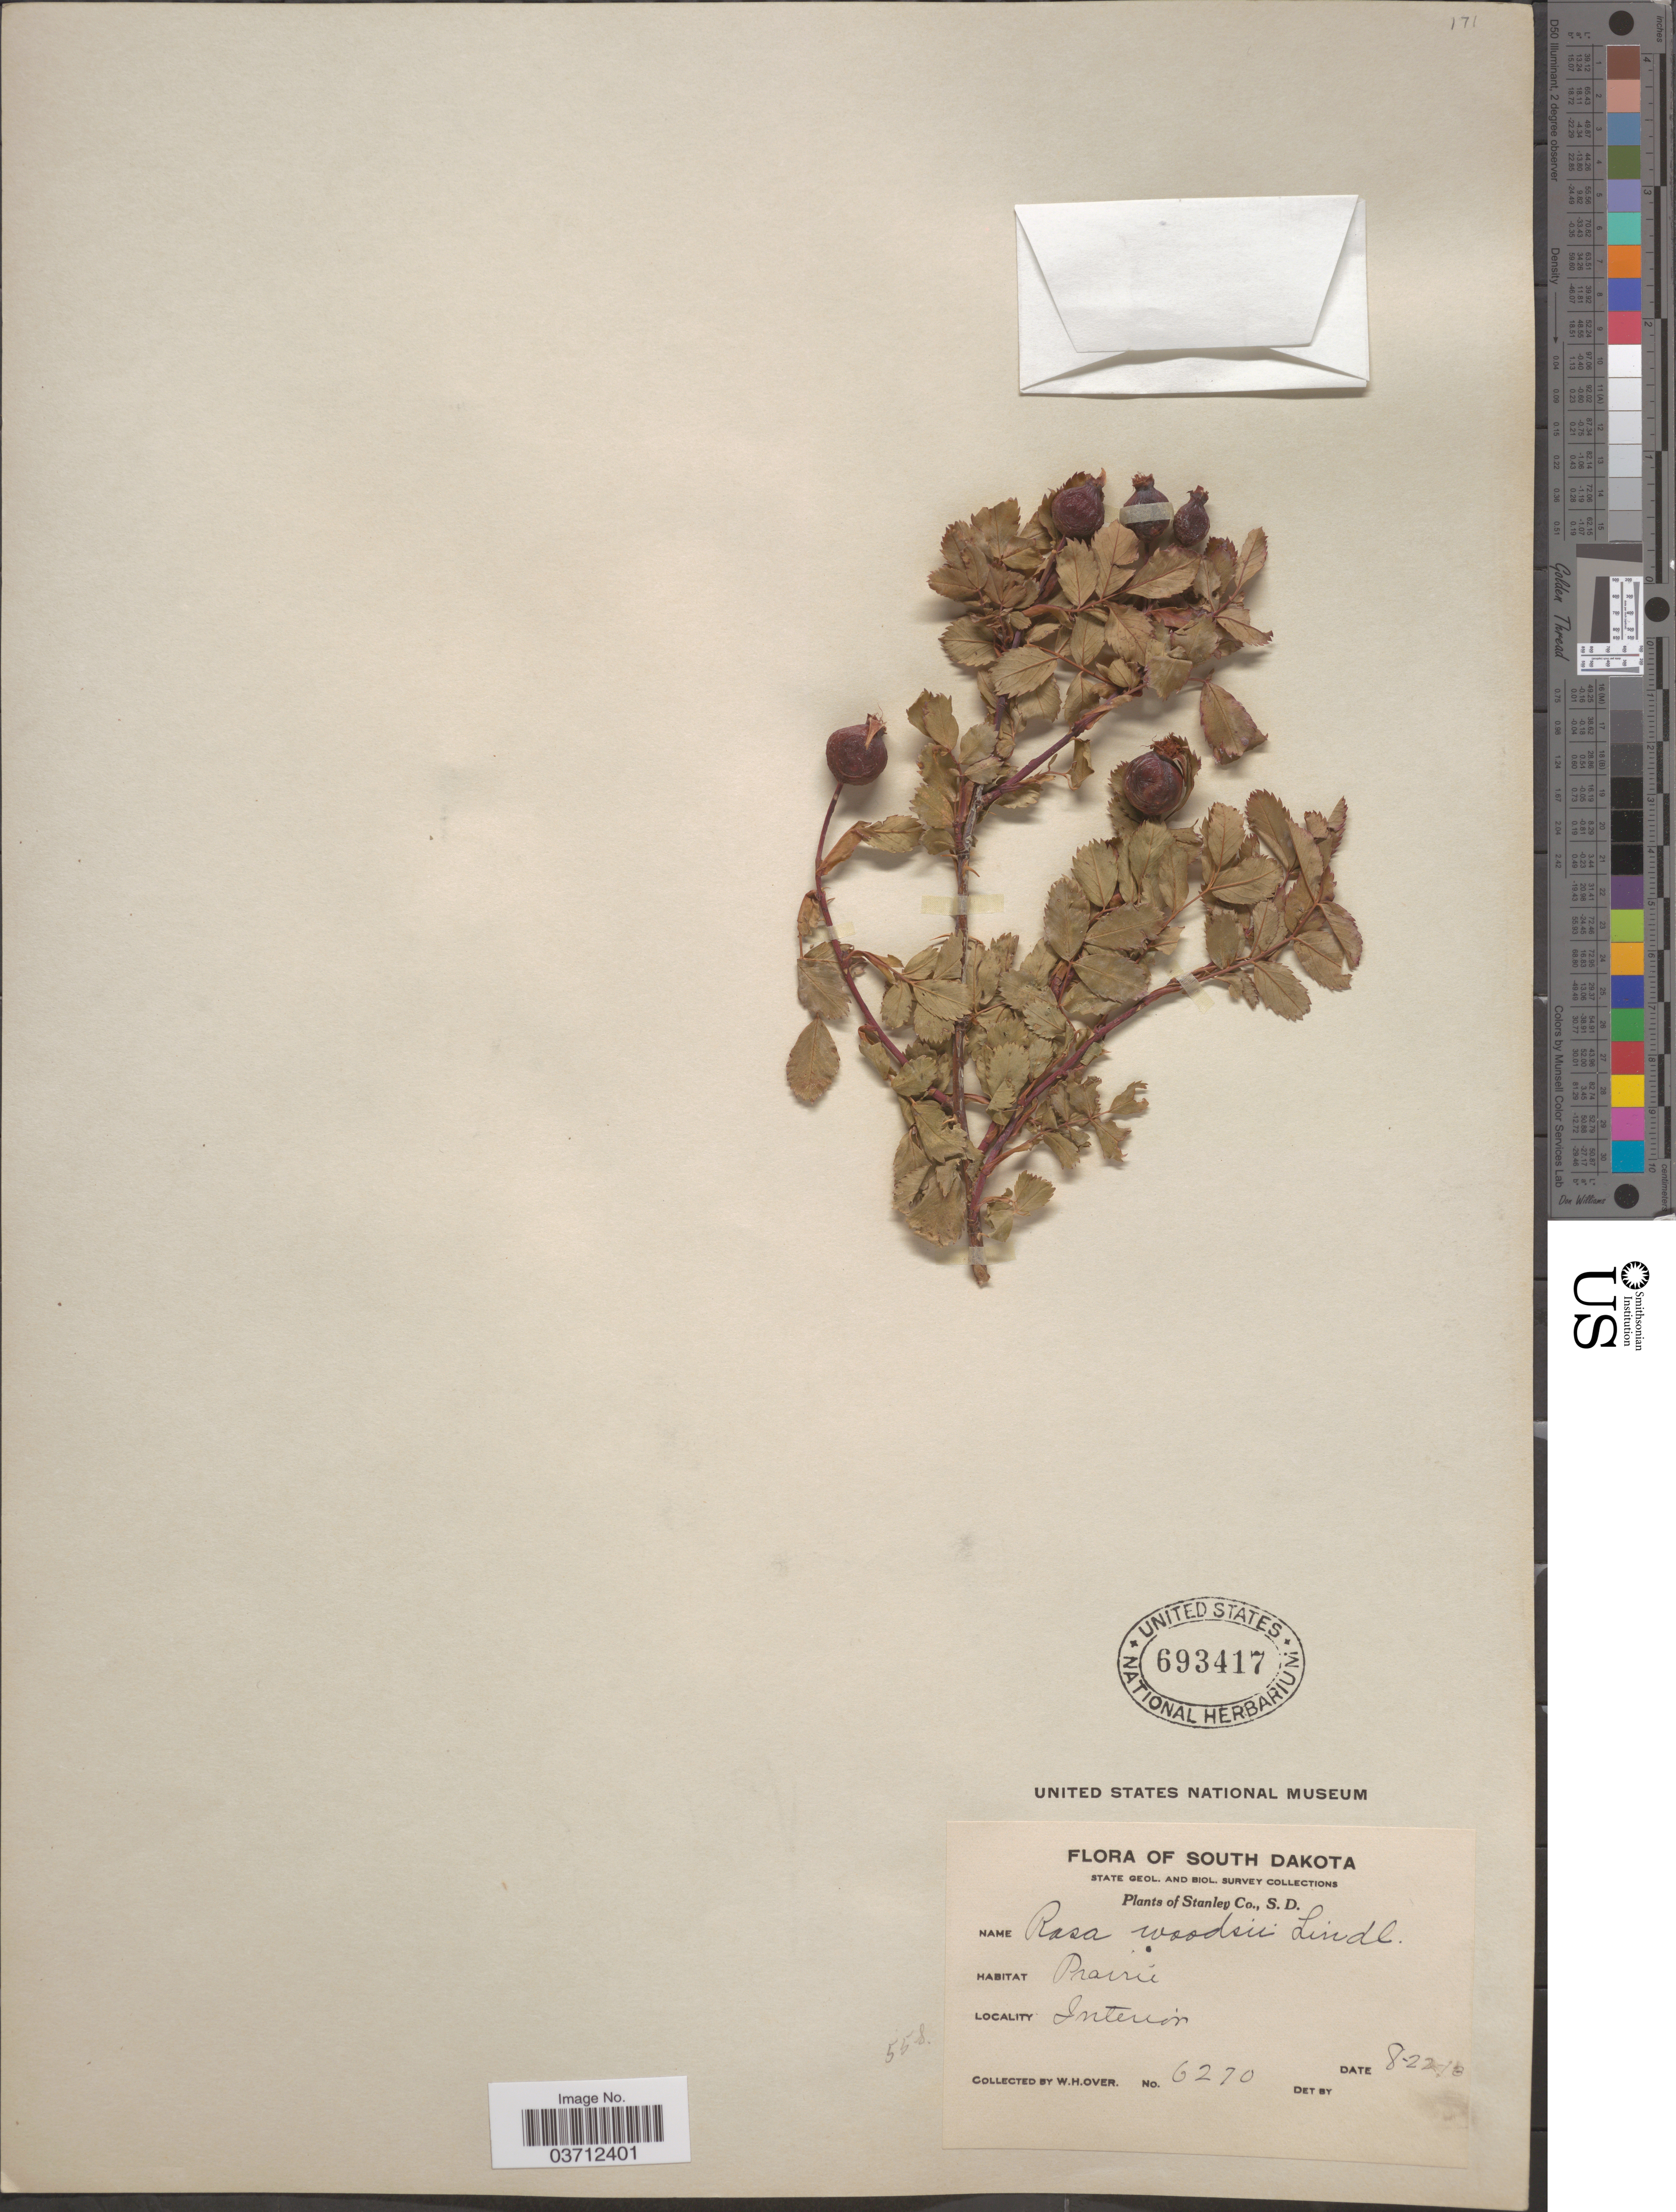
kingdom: Plantae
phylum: Tracheophyta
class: Magnoliopsida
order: Rosales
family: Rosaceae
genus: Rosa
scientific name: Rosa woodsii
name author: Lindl.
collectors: W. Over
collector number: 6270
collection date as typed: Transcribed d/m/y: 22/8/13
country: United States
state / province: South Dakota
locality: Stanley Co. Interior.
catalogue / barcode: US 693417